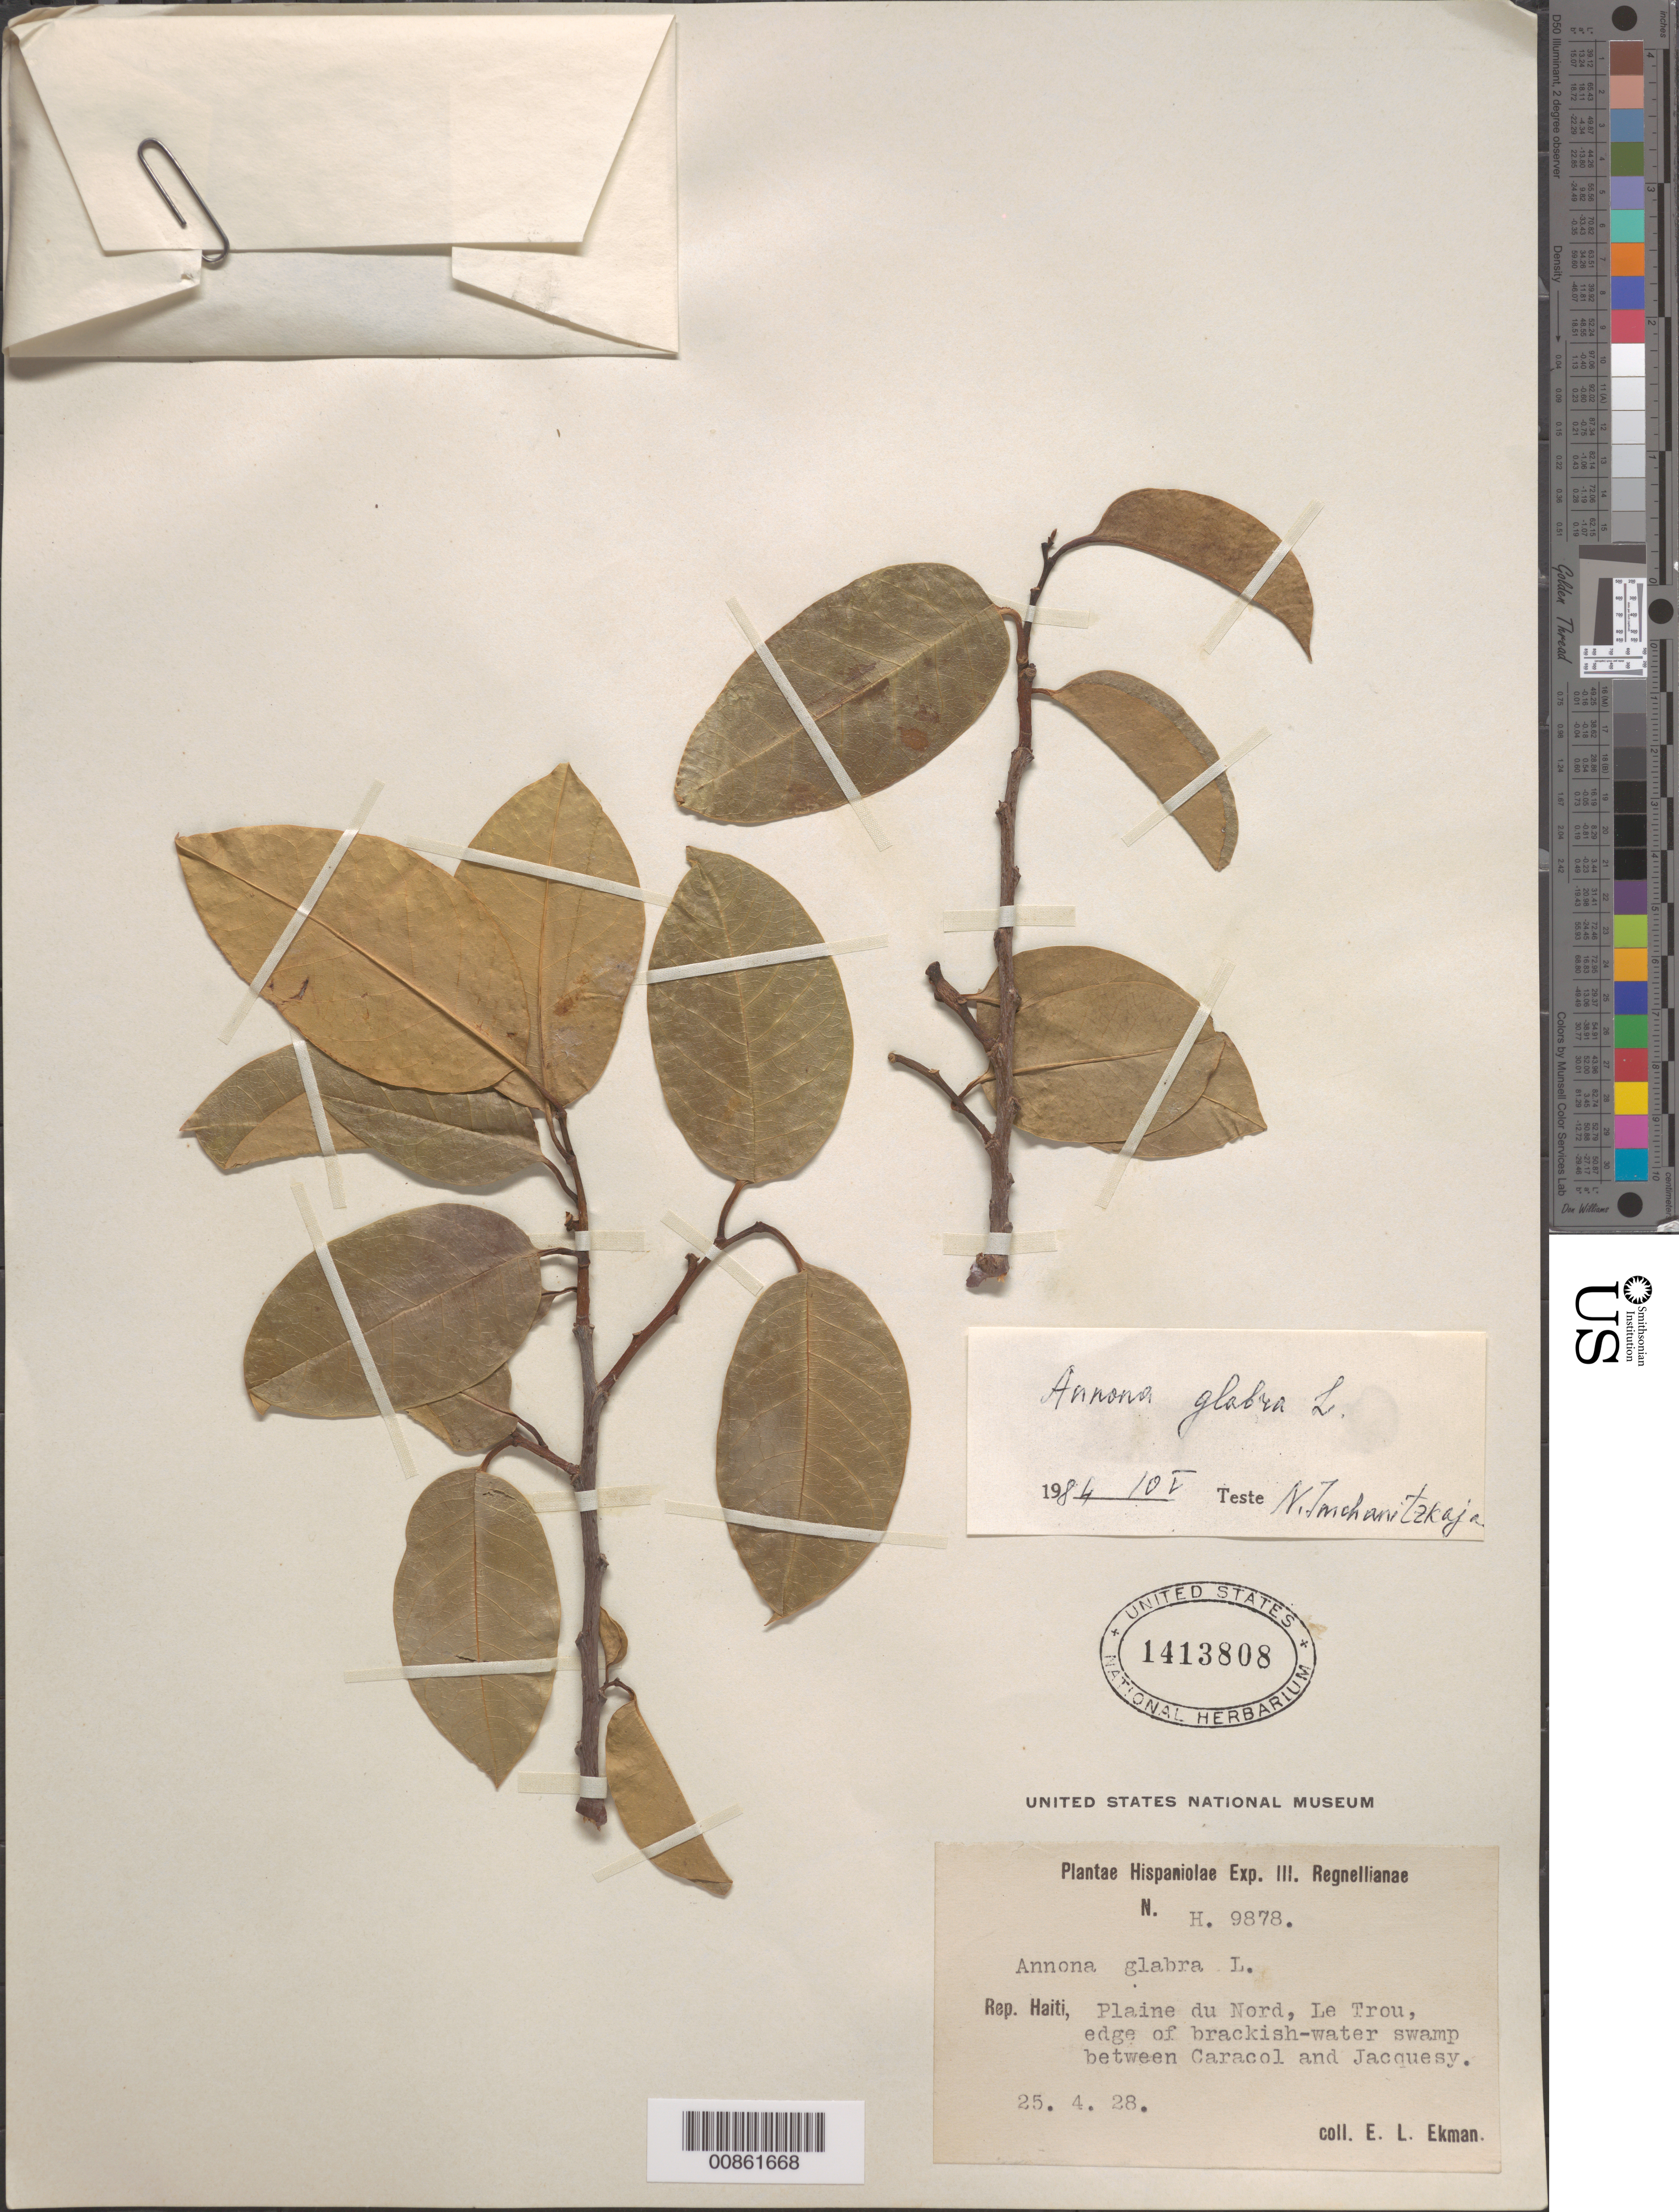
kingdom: Plantae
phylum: Tracheophyta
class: Magnoliopsida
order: Magnoliales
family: Annonaceae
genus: Annona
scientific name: Annona glabra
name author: L.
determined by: Imchanitzkaja, N.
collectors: E. L. Ekman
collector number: H 9878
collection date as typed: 25 Apr 1928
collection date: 1928-04-25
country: Haiti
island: Hispaniola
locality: Plaine du Nord, Le Trou, edge of blackish-water swamp, between Caracol and Jacquesy.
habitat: Edge of blackish-water swamp.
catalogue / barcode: US 1413808